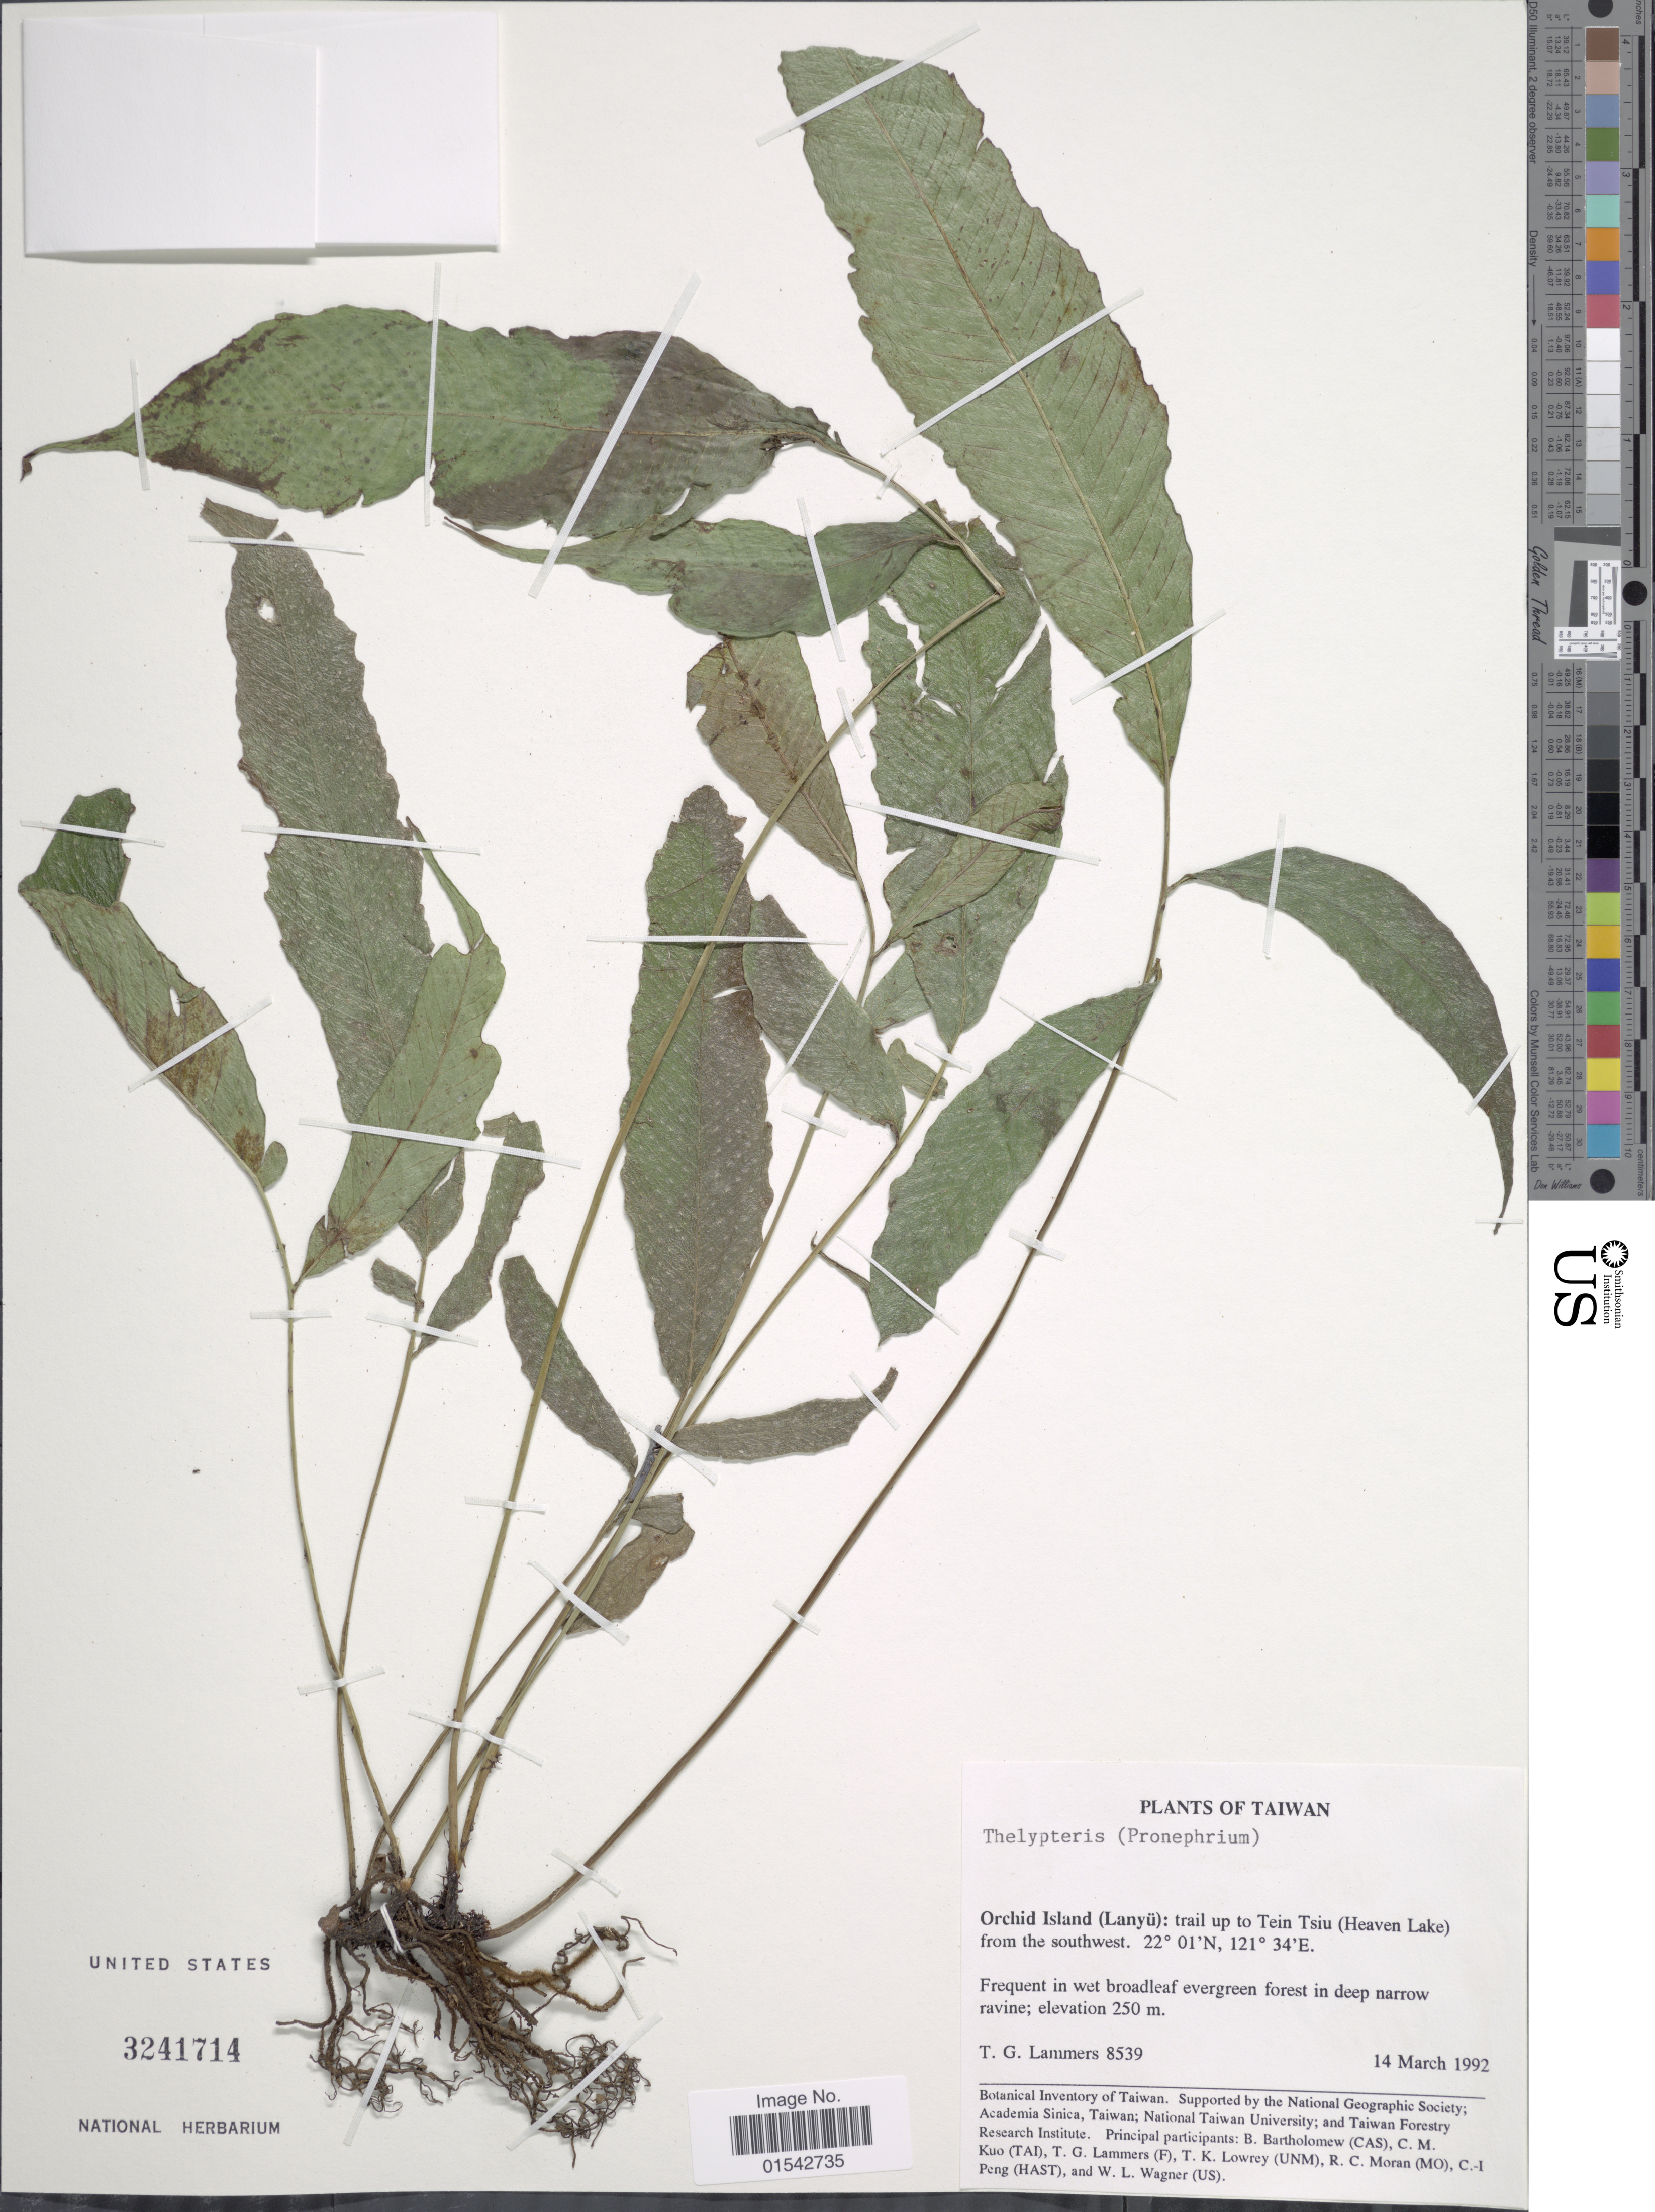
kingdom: Plantae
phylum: Tracheophyta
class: Polypodiopsida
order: Polypodiales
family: Thelypteridaceae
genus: Cyclosorus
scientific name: Cyclosorus sp.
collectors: T. Lammers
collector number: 8539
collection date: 1992-03-14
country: Taiwan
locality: Orchid Island (Lanyu): trail up to Tein Tsiu (Heaven Lake) from the southwest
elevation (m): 250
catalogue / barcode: US 3241714